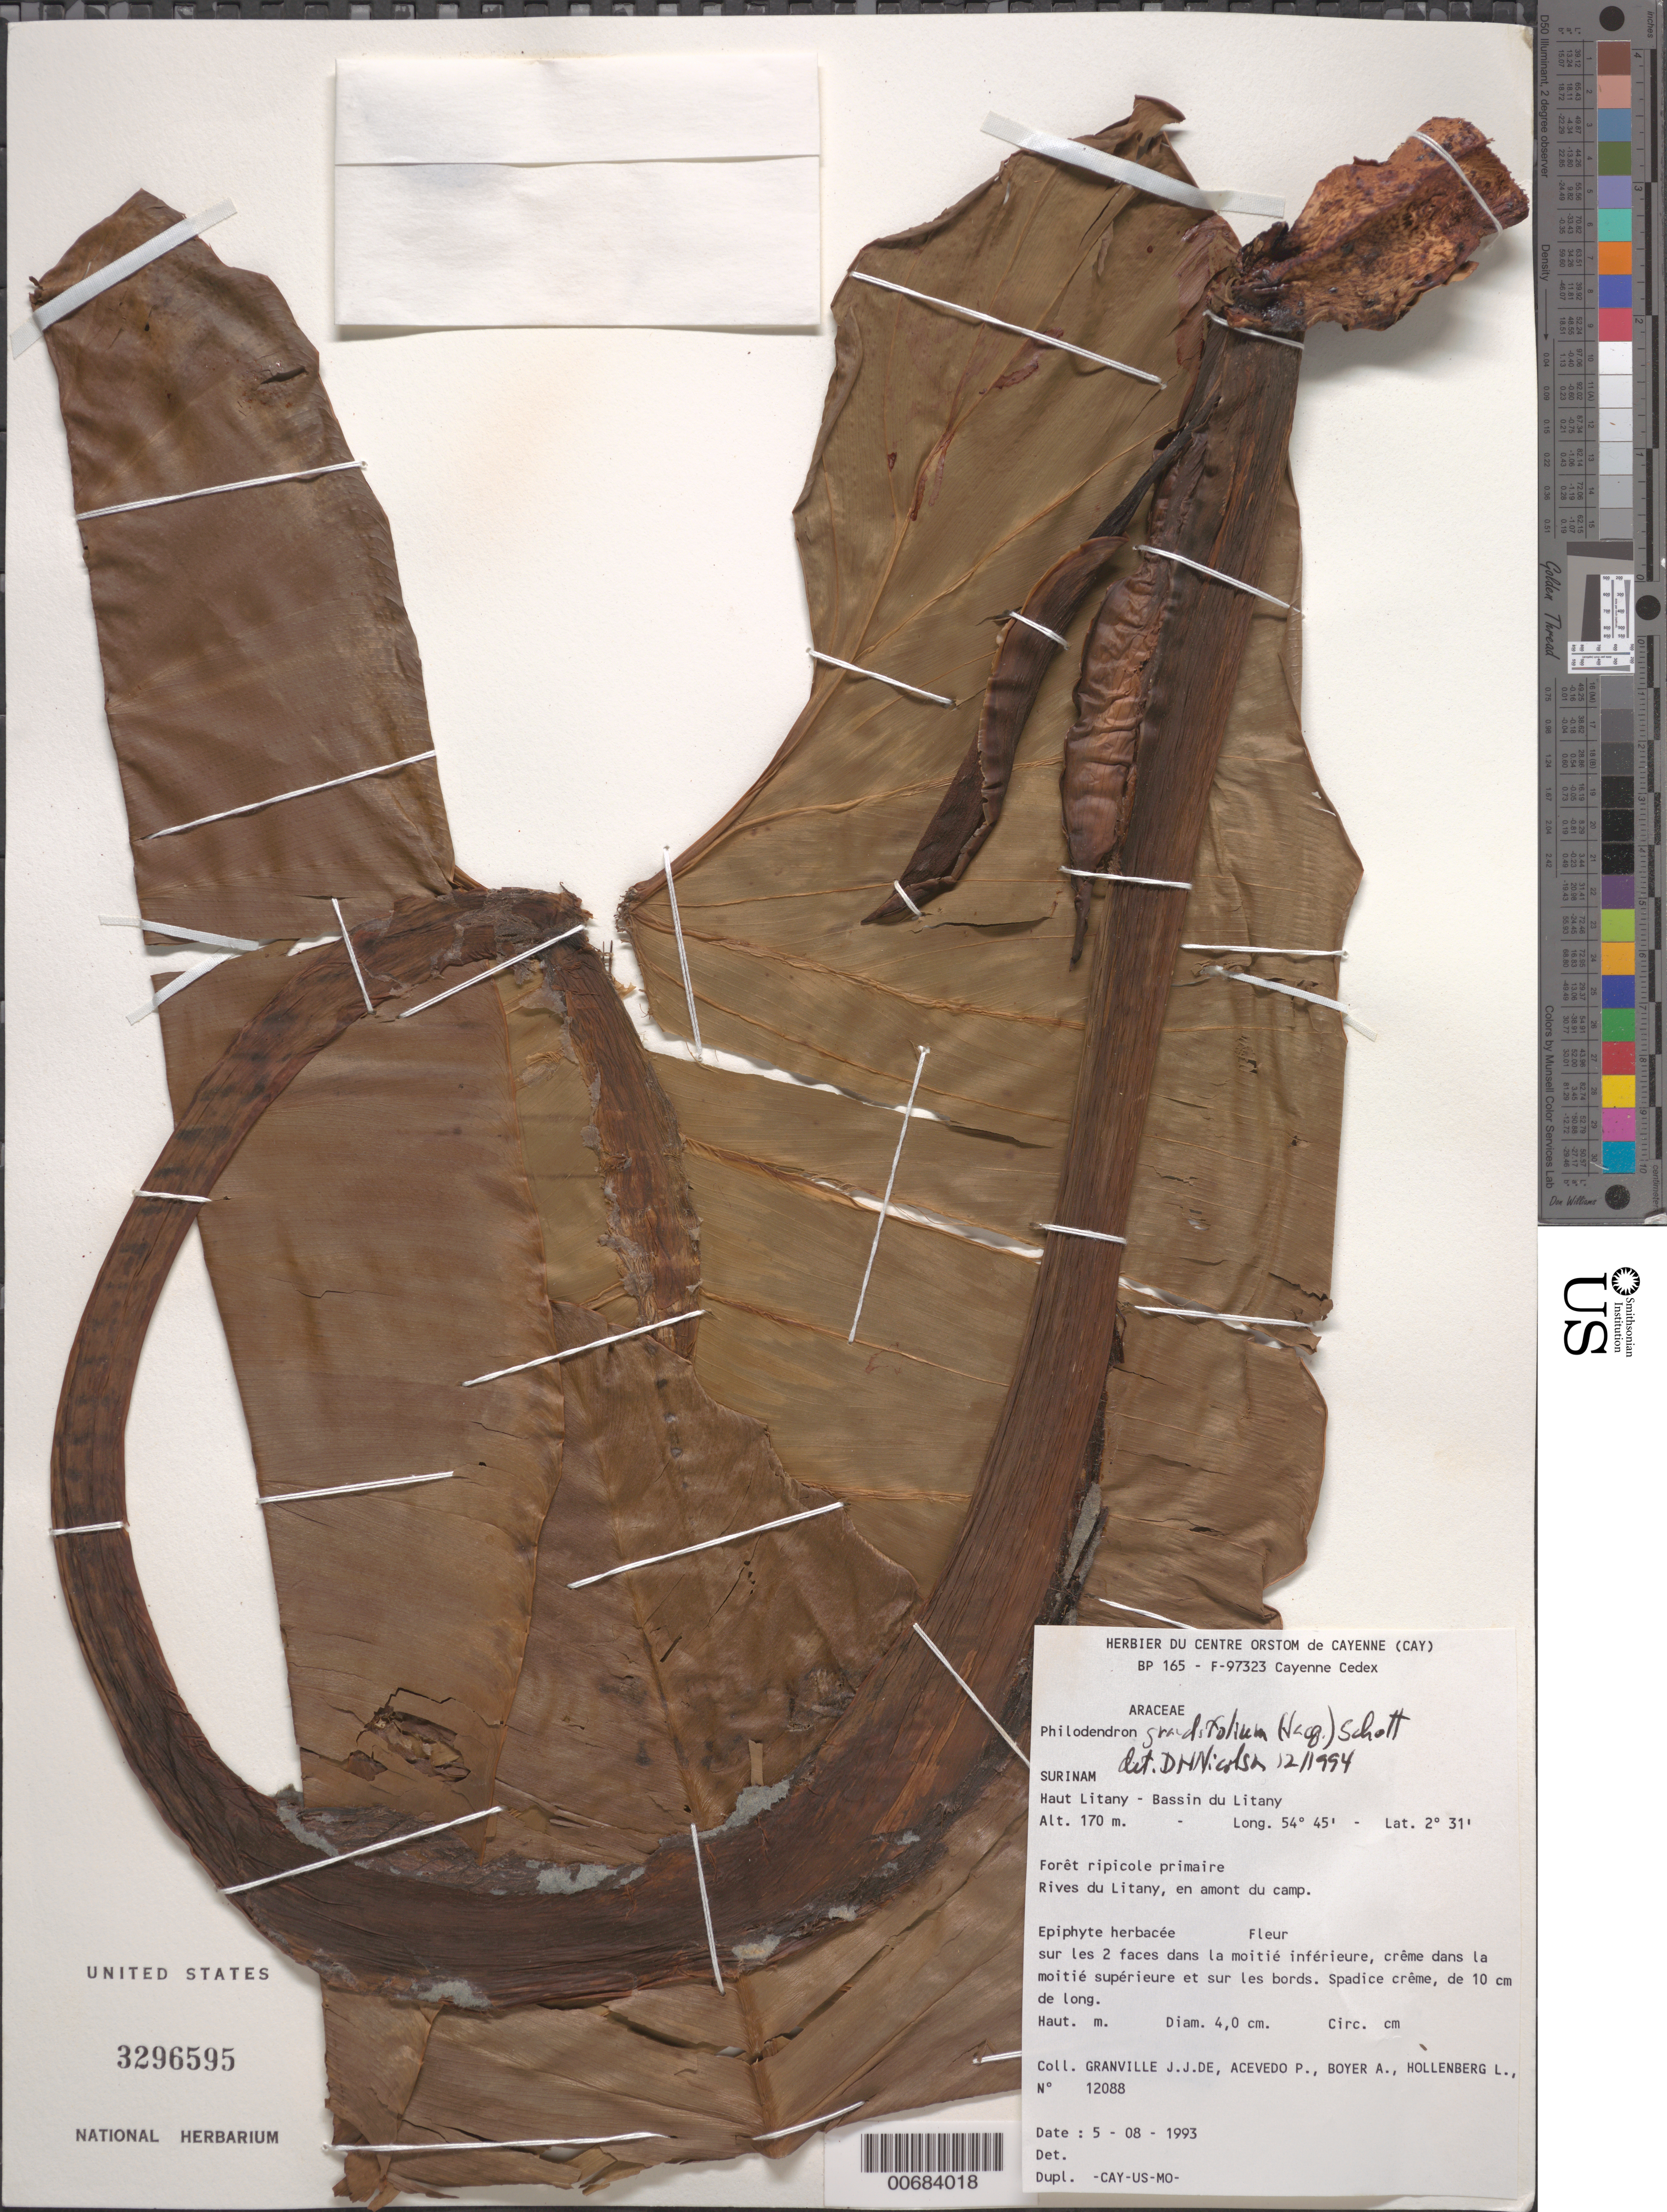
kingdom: Plantae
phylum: Tracheophyta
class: Liliopsida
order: Alismatales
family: Araceae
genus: Philodendron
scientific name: Philodendron grandifolium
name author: (Jacq.) Schott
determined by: Nicolson, Dan H.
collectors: J.-J. de Granville, P. Acevedo-Rodr., A. Boyer & L. Hollenberg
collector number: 12088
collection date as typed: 5-Aug-93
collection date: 1993-08-05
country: Suriname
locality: Haut Litany, Bassin du Litany, rives du Litany, en amont du camp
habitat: Primary riparian forest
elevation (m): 170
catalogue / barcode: US 3296595